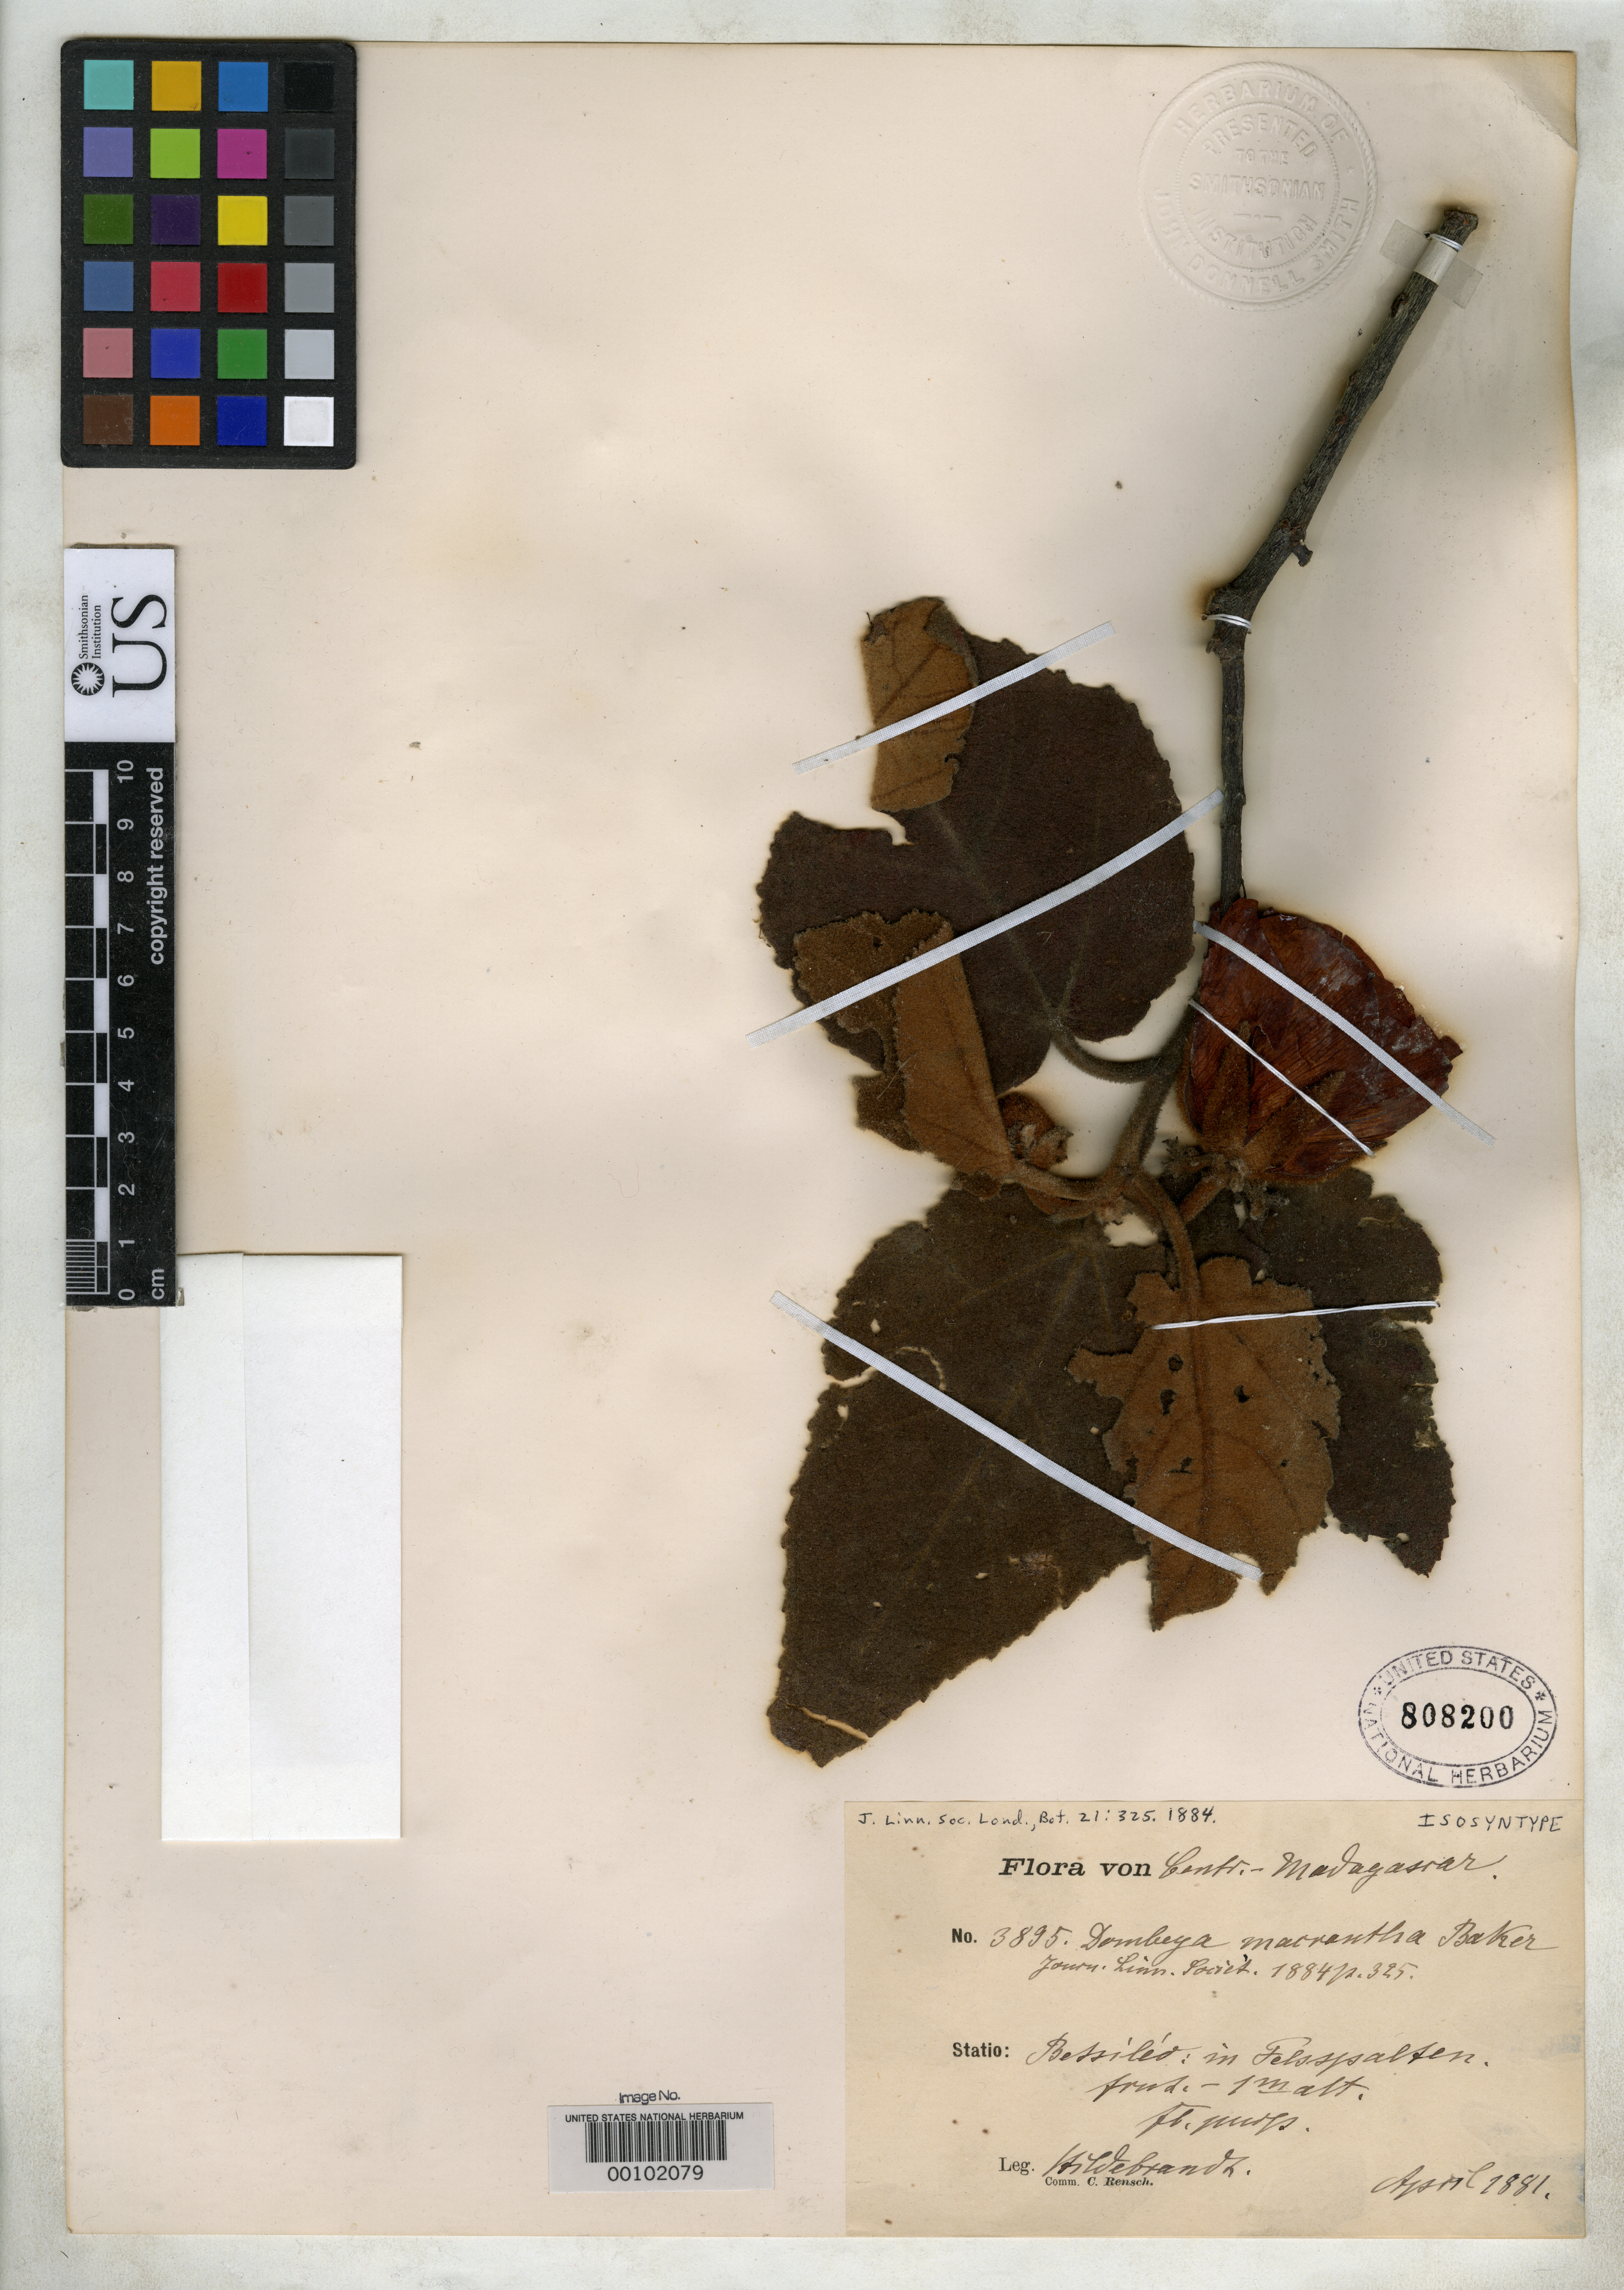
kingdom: Plantae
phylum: Tracheophyta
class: Magnoliopsida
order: Malvales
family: Malvaceae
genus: Dombeya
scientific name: Dombeya macrantha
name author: Baker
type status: Isosyntype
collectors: J. Hildebrandt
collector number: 3895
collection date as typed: Apr 1881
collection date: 1881-04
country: Madagascar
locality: Madagascar.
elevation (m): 1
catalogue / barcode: US 808200